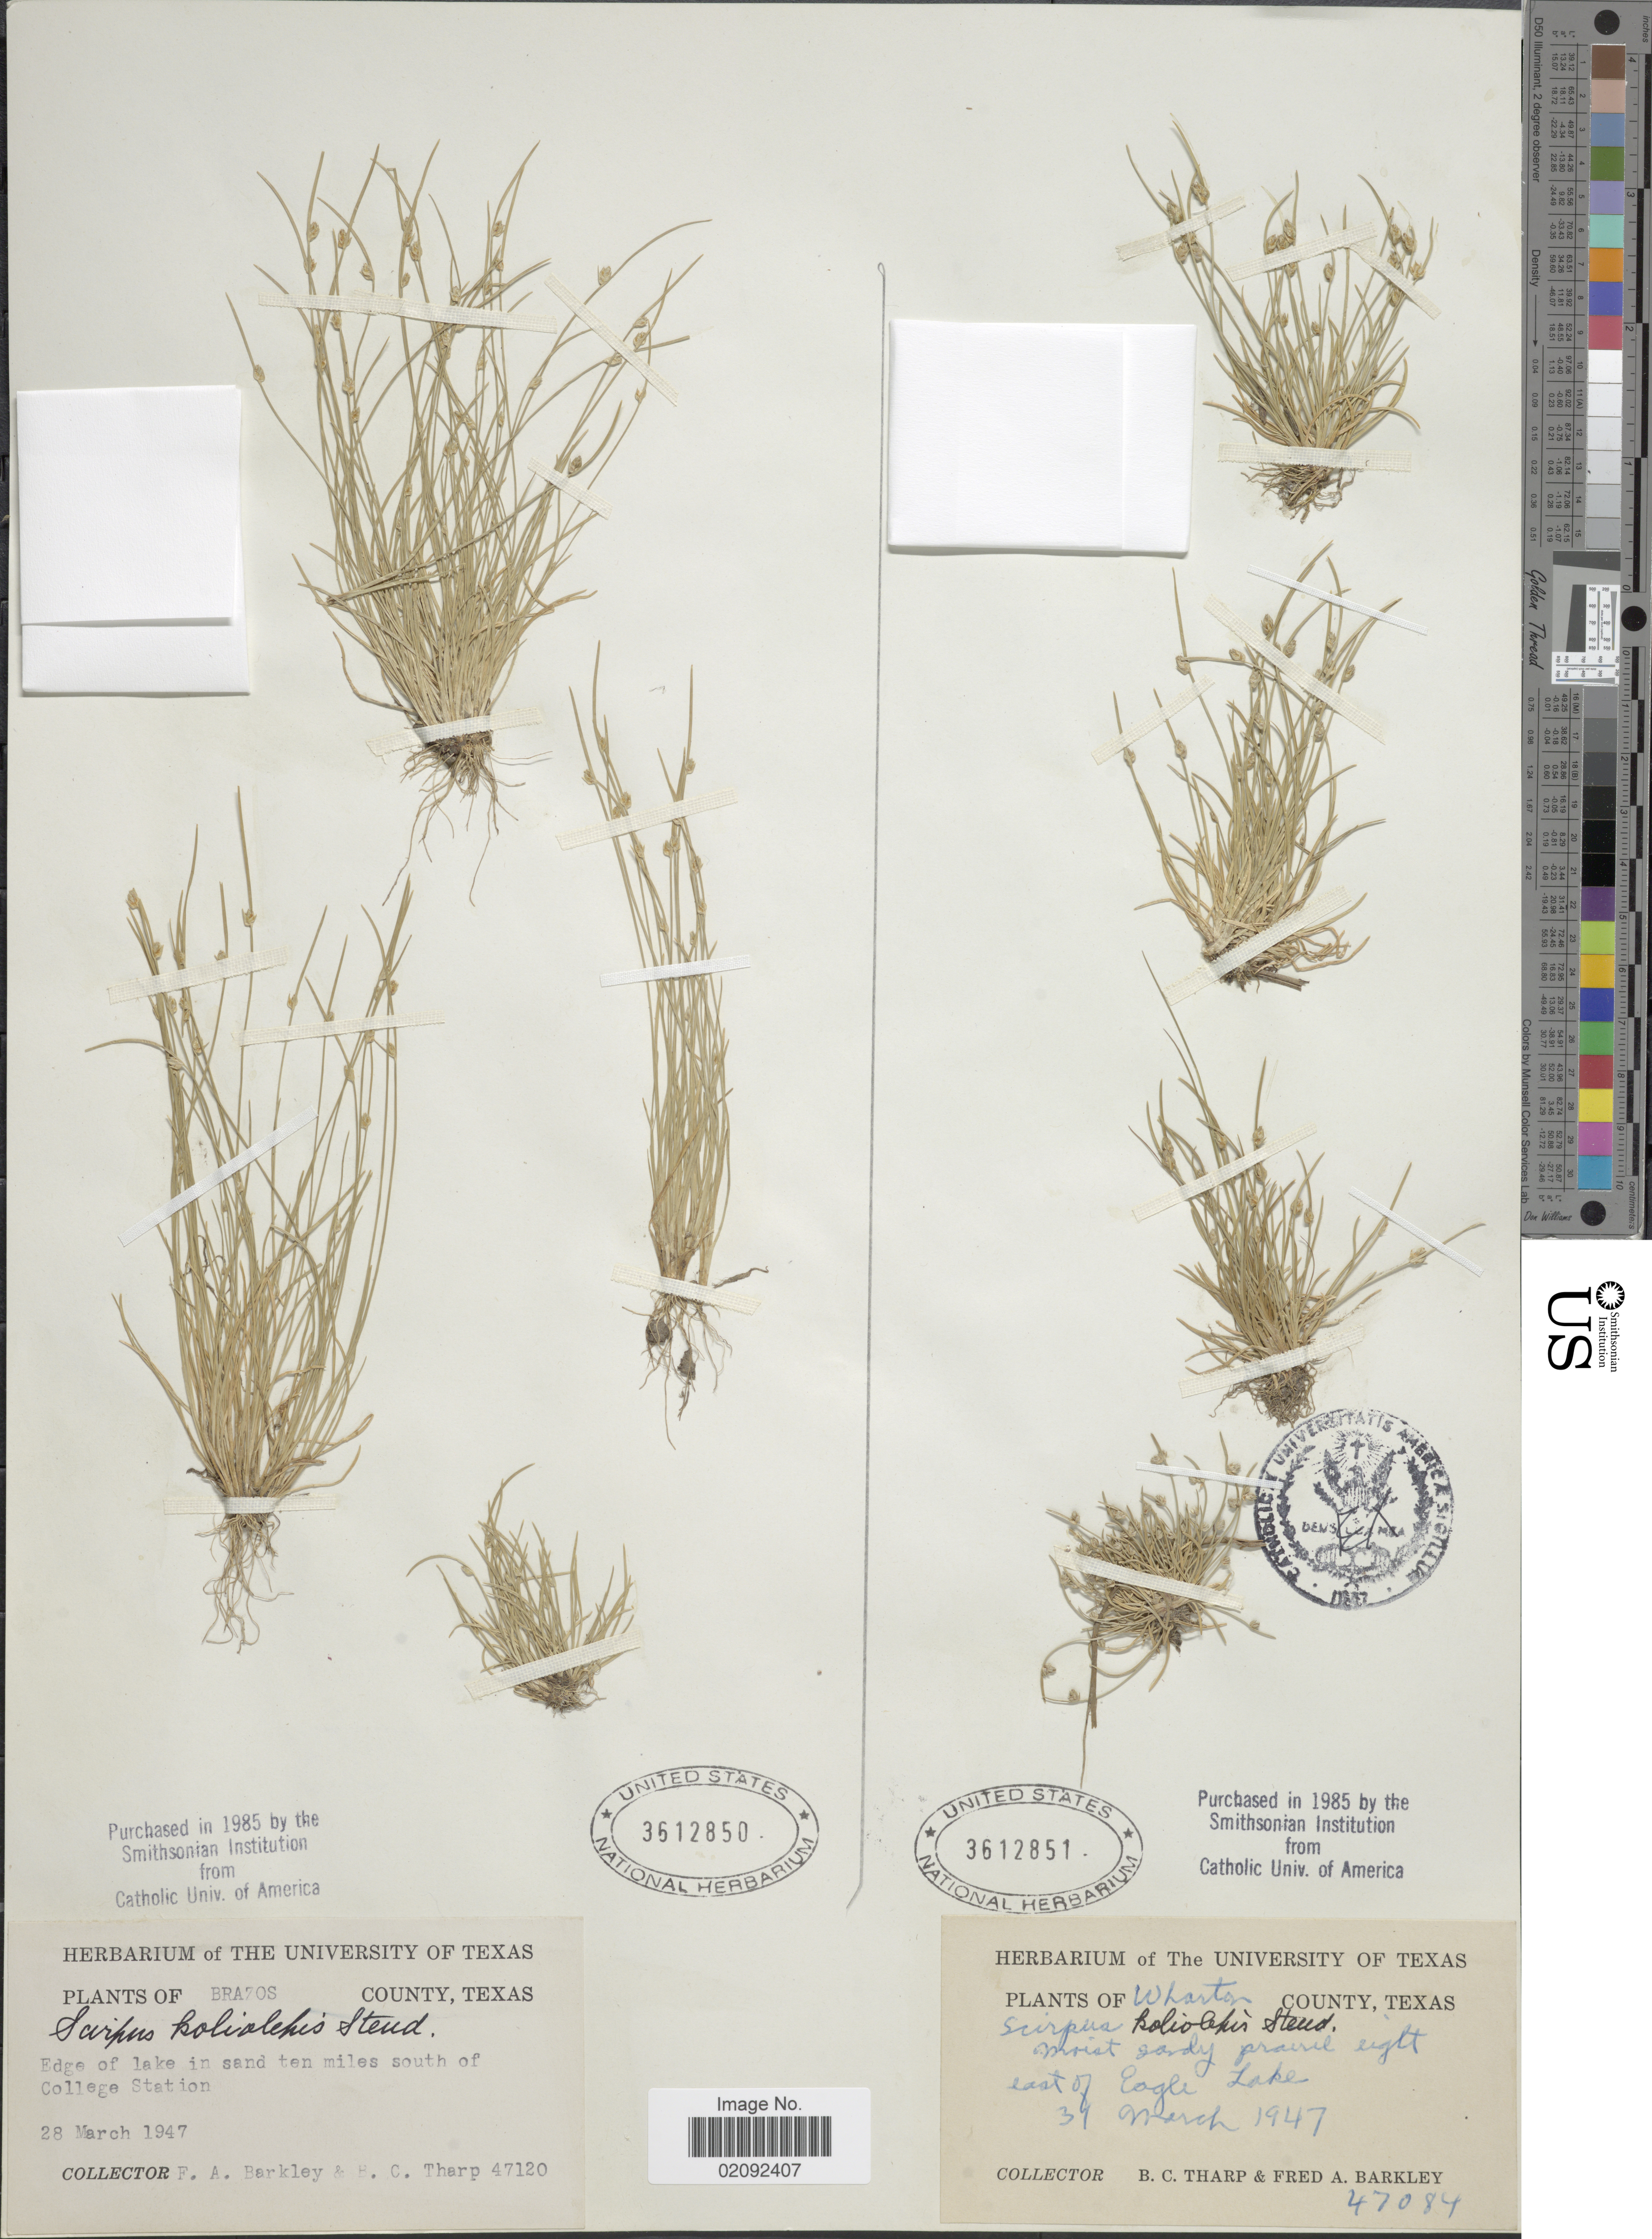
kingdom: Plantae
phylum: Tracheophyta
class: Liliopsida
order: Poales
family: Cyperaceae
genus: Isolepis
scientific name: Isolepis carinata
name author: Hook. & Arn. ex Torr.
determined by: Strong, M. T., (US), Smithsonian Institution - National Museum of Natural History (UNITED STATES)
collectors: B. C. Tharp & F. A. Barkley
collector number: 47084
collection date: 1947-03-31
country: United States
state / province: Texas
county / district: Wharton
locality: Wharton County, east of Eagle Lake.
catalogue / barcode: US 3612851-2